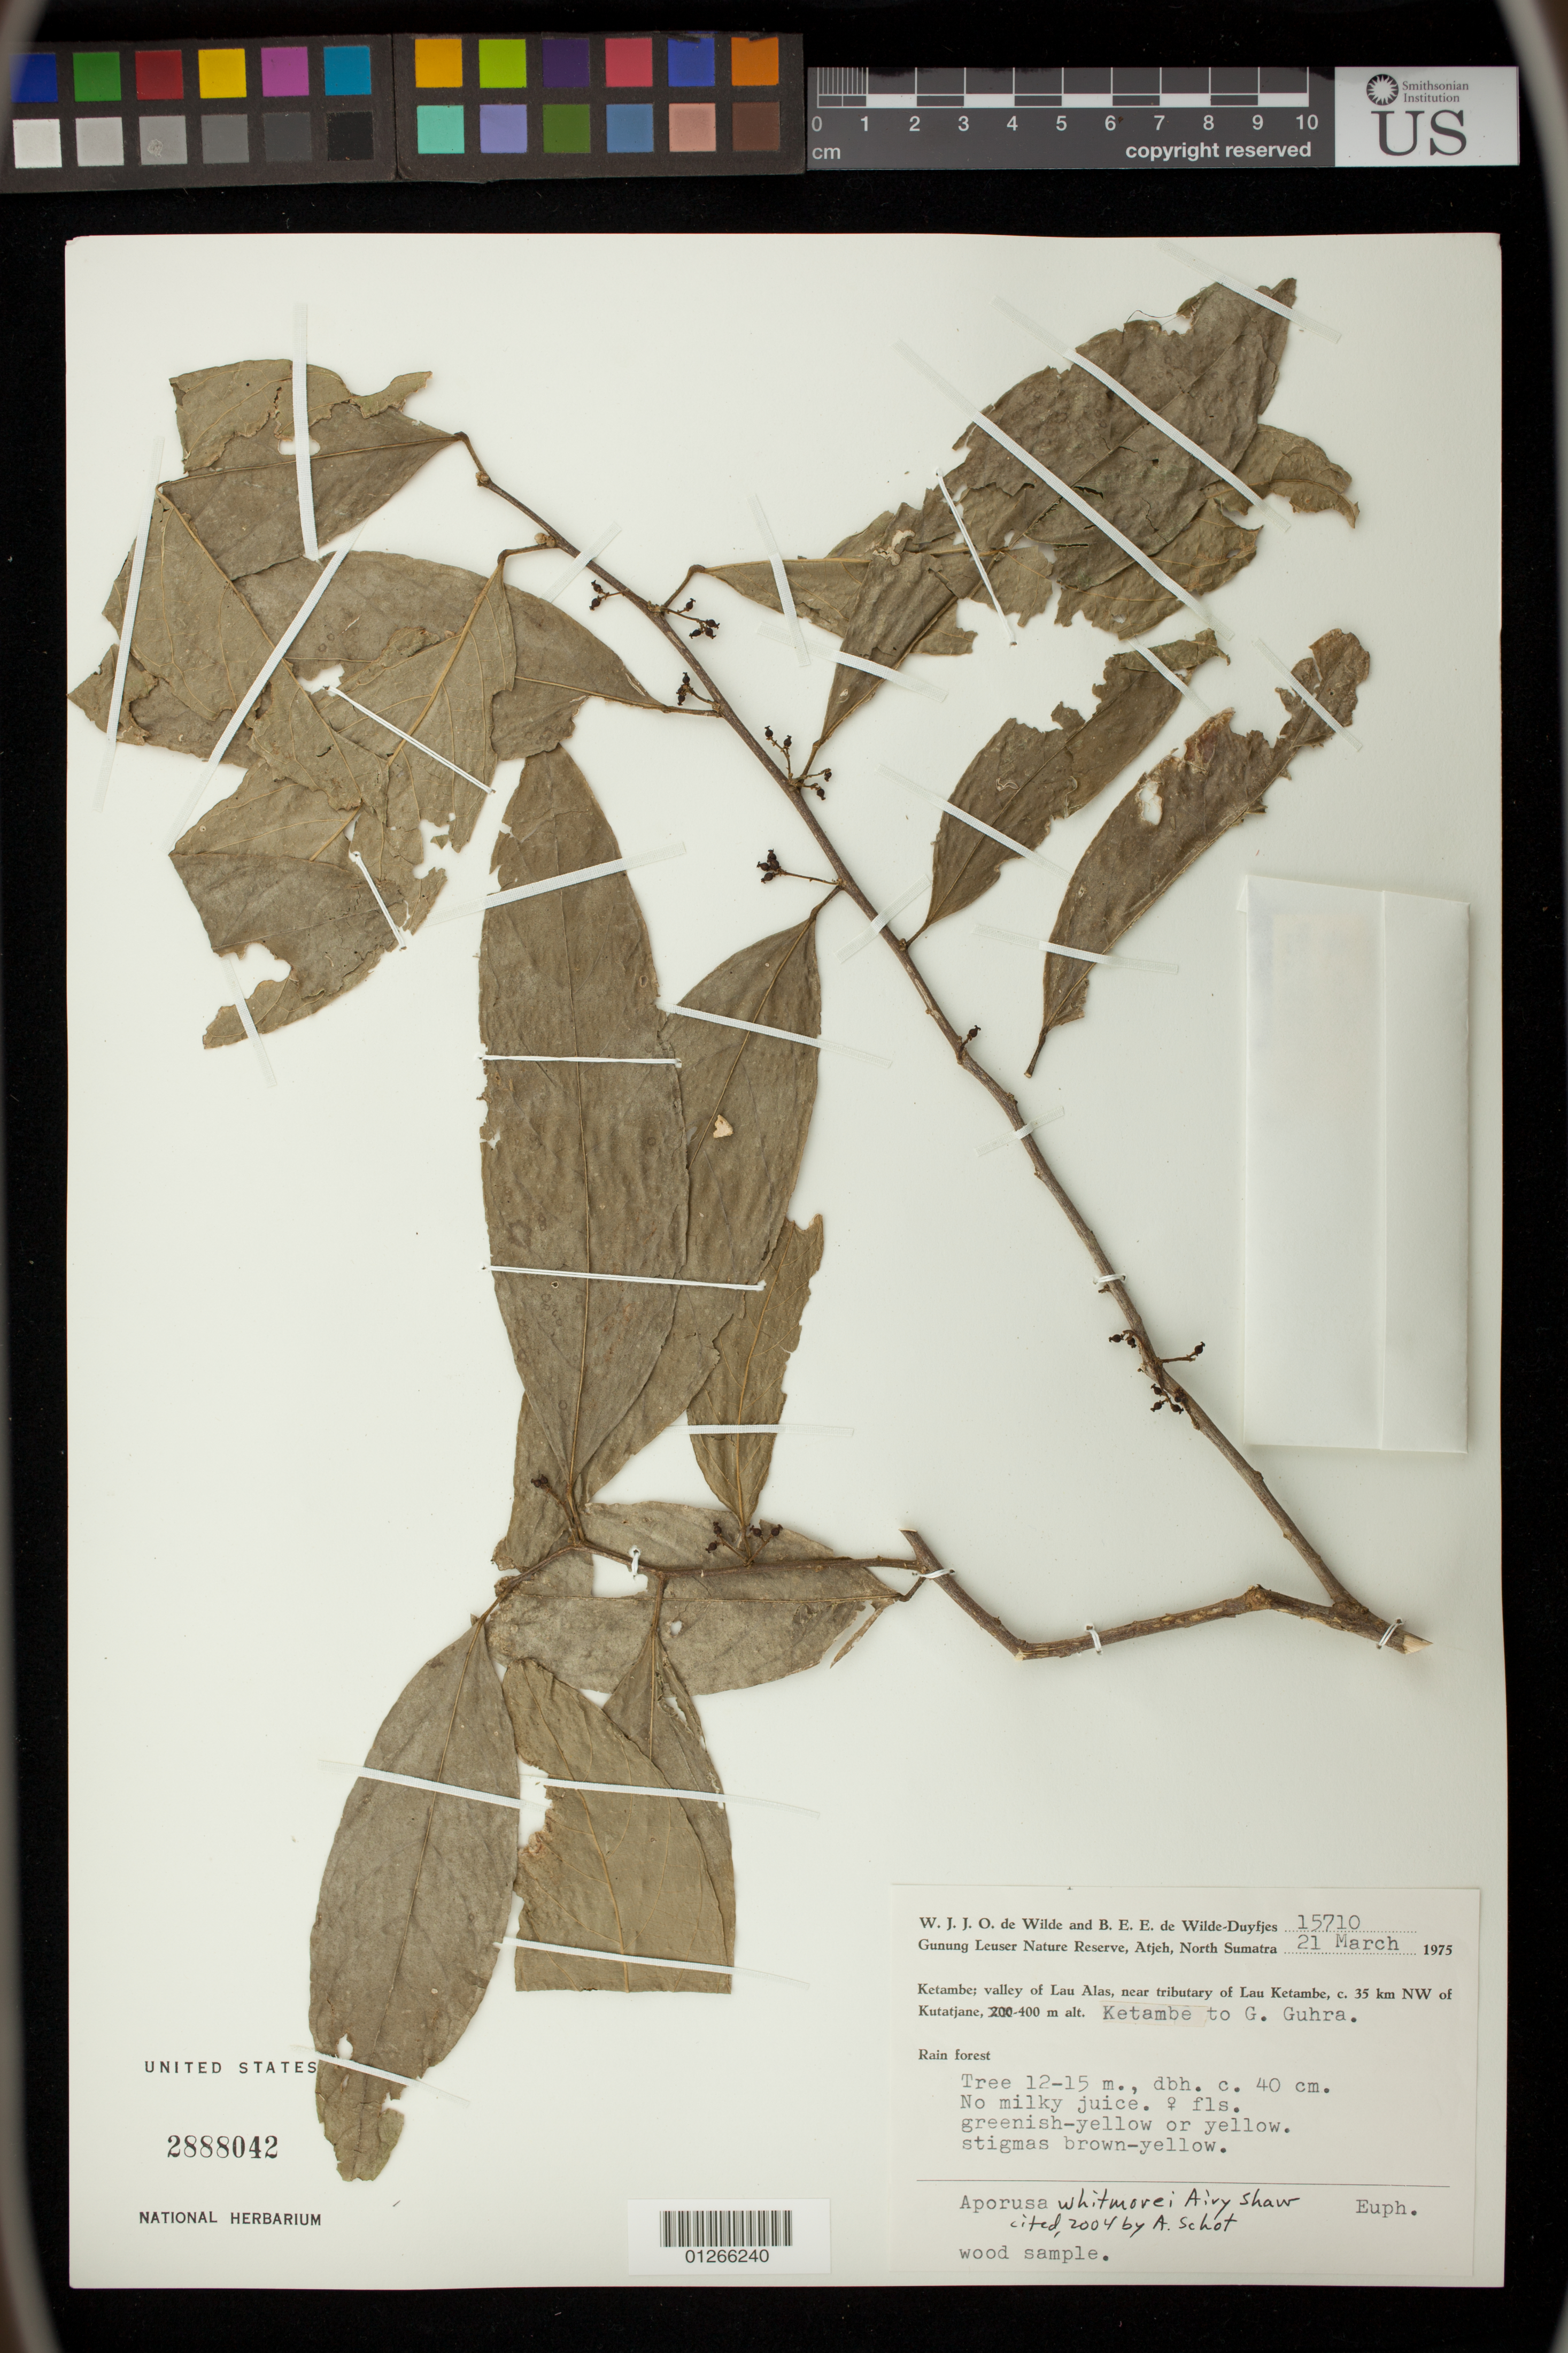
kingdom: Plantae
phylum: Tracheophyta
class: Magnoliopsida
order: Malpighiales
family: Phyllanthaceae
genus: Aporosa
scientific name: Aporosa whitmorei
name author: Airy Shaw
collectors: W. J. de Wilde & B. E. de Wilde-Duyfjes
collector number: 15710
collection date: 1975-03-21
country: Indonesia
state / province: Sumatra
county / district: Aceh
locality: Gunung Leuser Nature Reserve, Atjeh, North Sumatra. Ketambe; valley of Lau Alas, near tributary of Lau Ketambe, c. 35 km NW of Kutatjane, Ketambe to G. Guhra.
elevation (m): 400